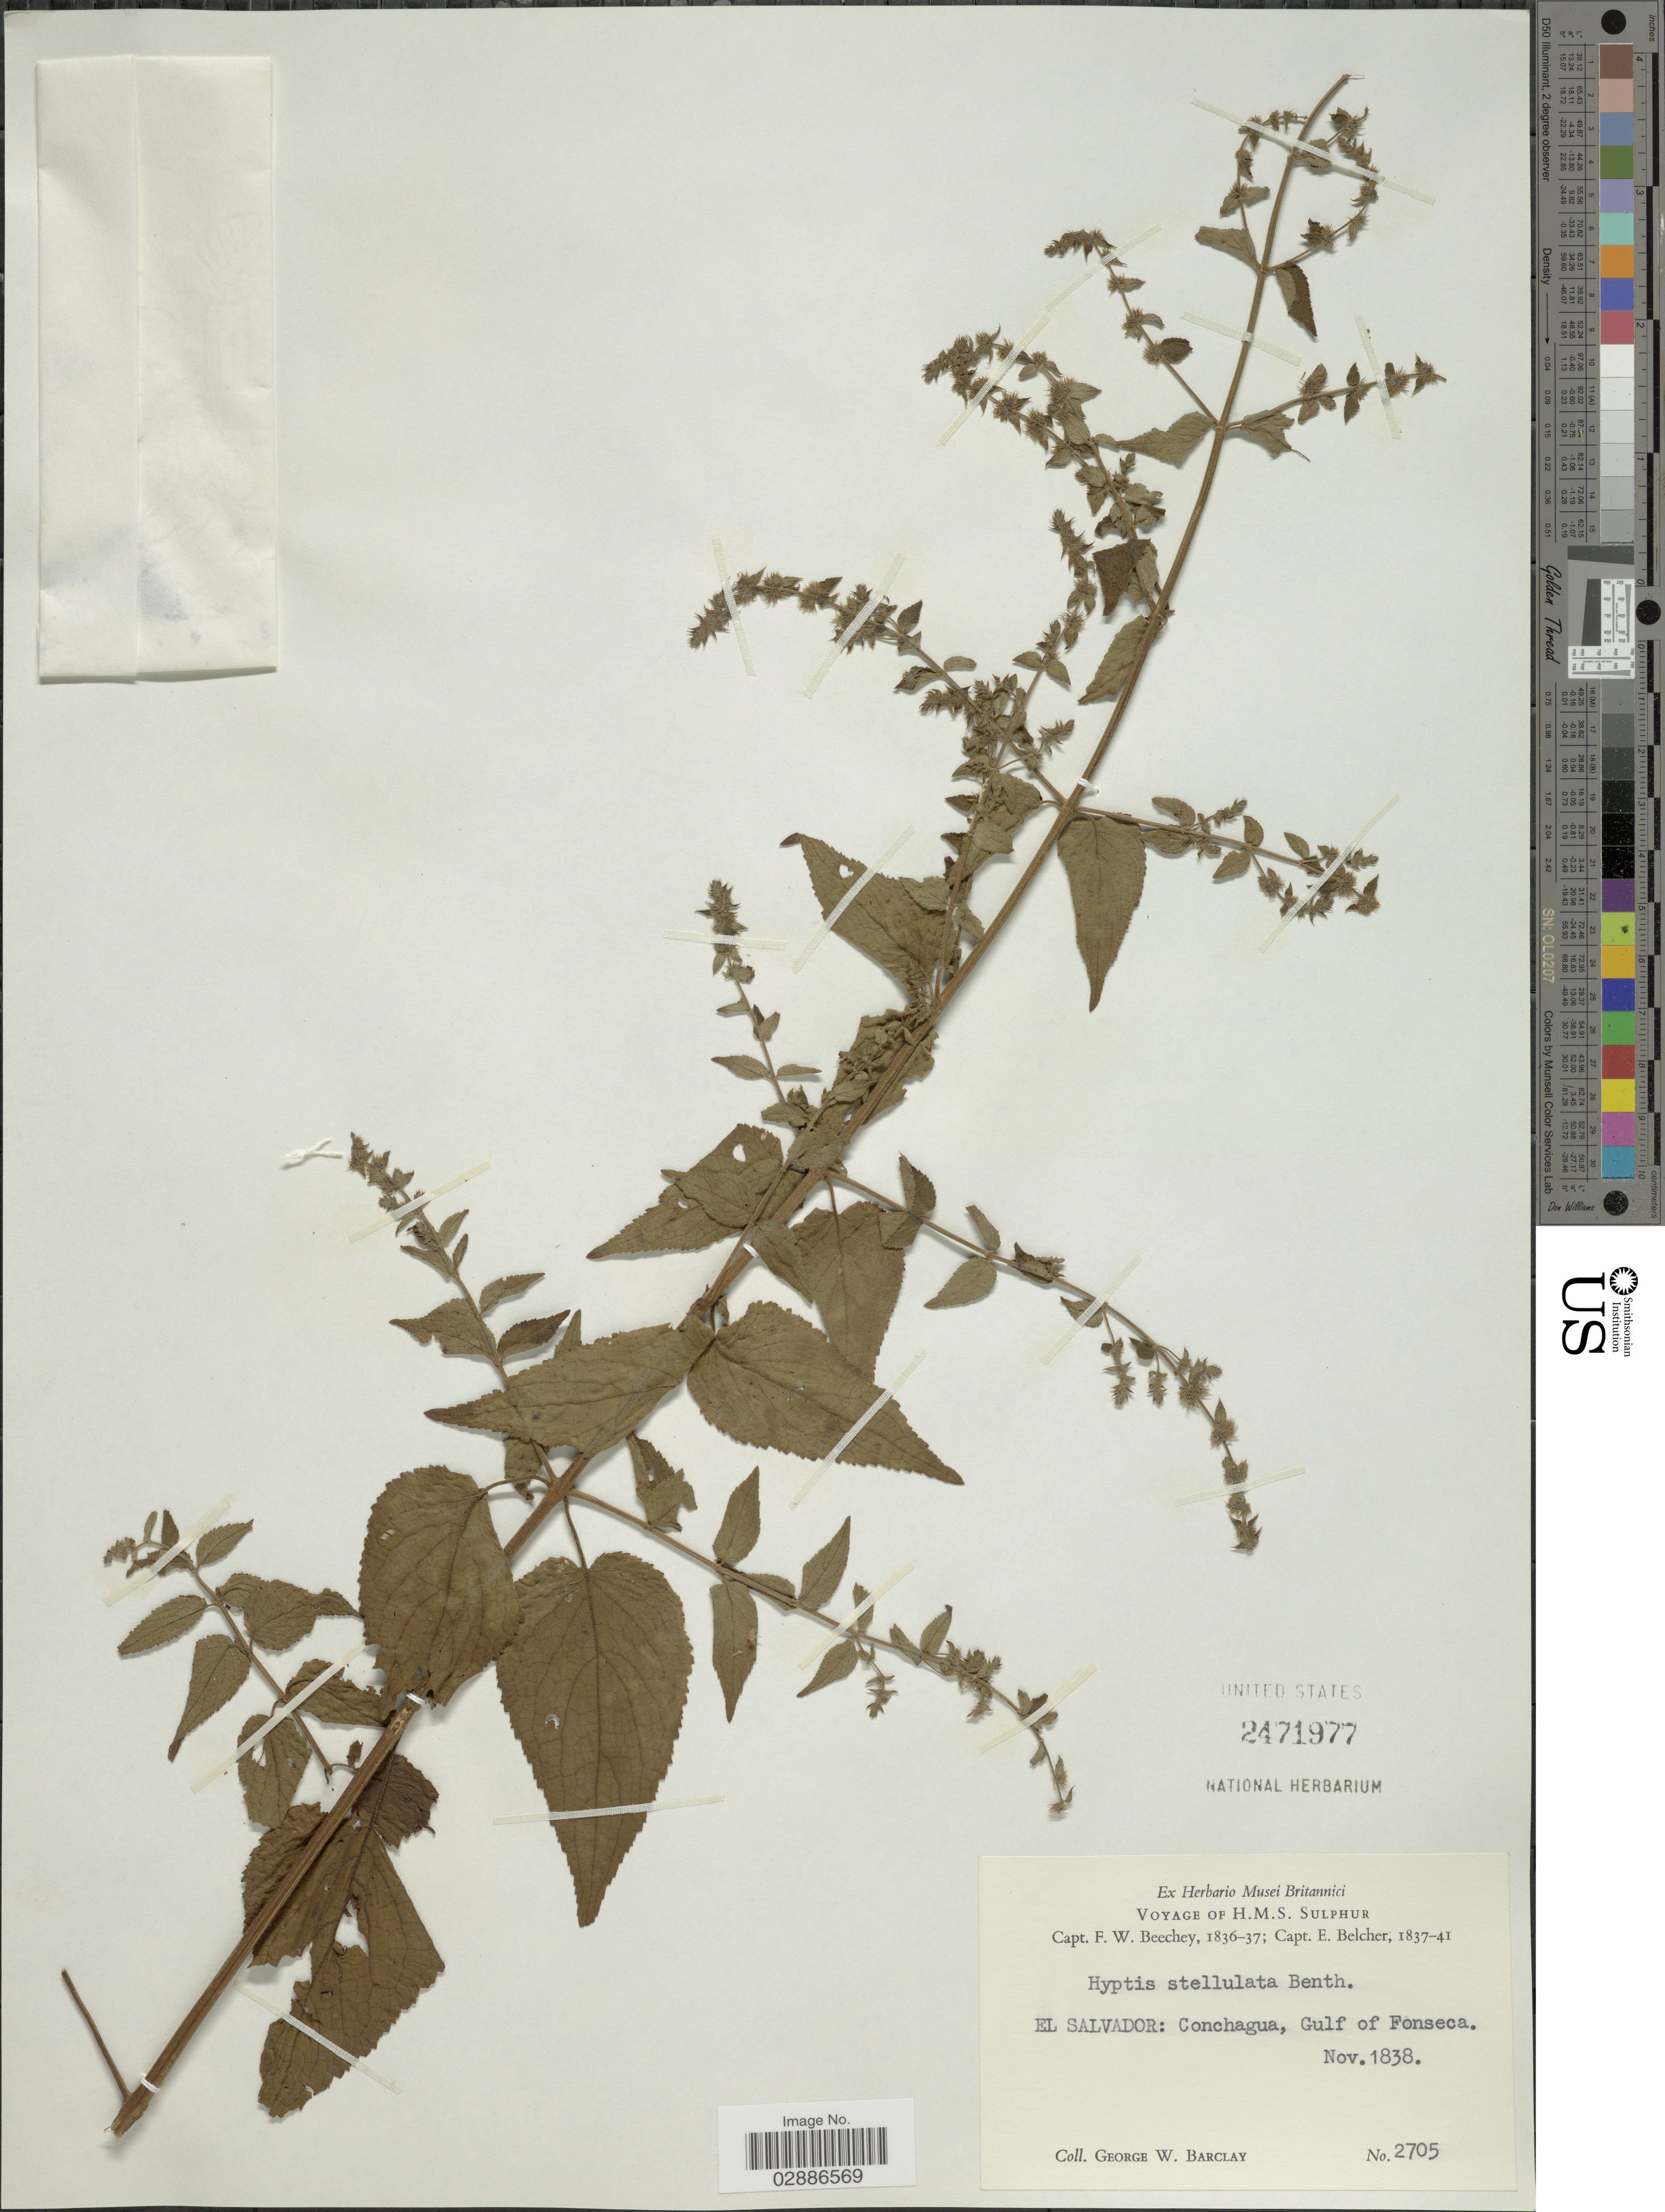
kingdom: Plantae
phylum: Tracheophyta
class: Magnoliopsida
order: Lamiales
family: Lamiaceae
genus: Asterohyptis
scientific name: Asterohyptis stellulata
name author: (Benth.) Epling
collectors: G. W. Barclay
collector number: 2705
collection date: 1838-11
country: El Salvador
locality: Conchagua, Gulf of Fonseca.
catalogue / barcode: US 2471977